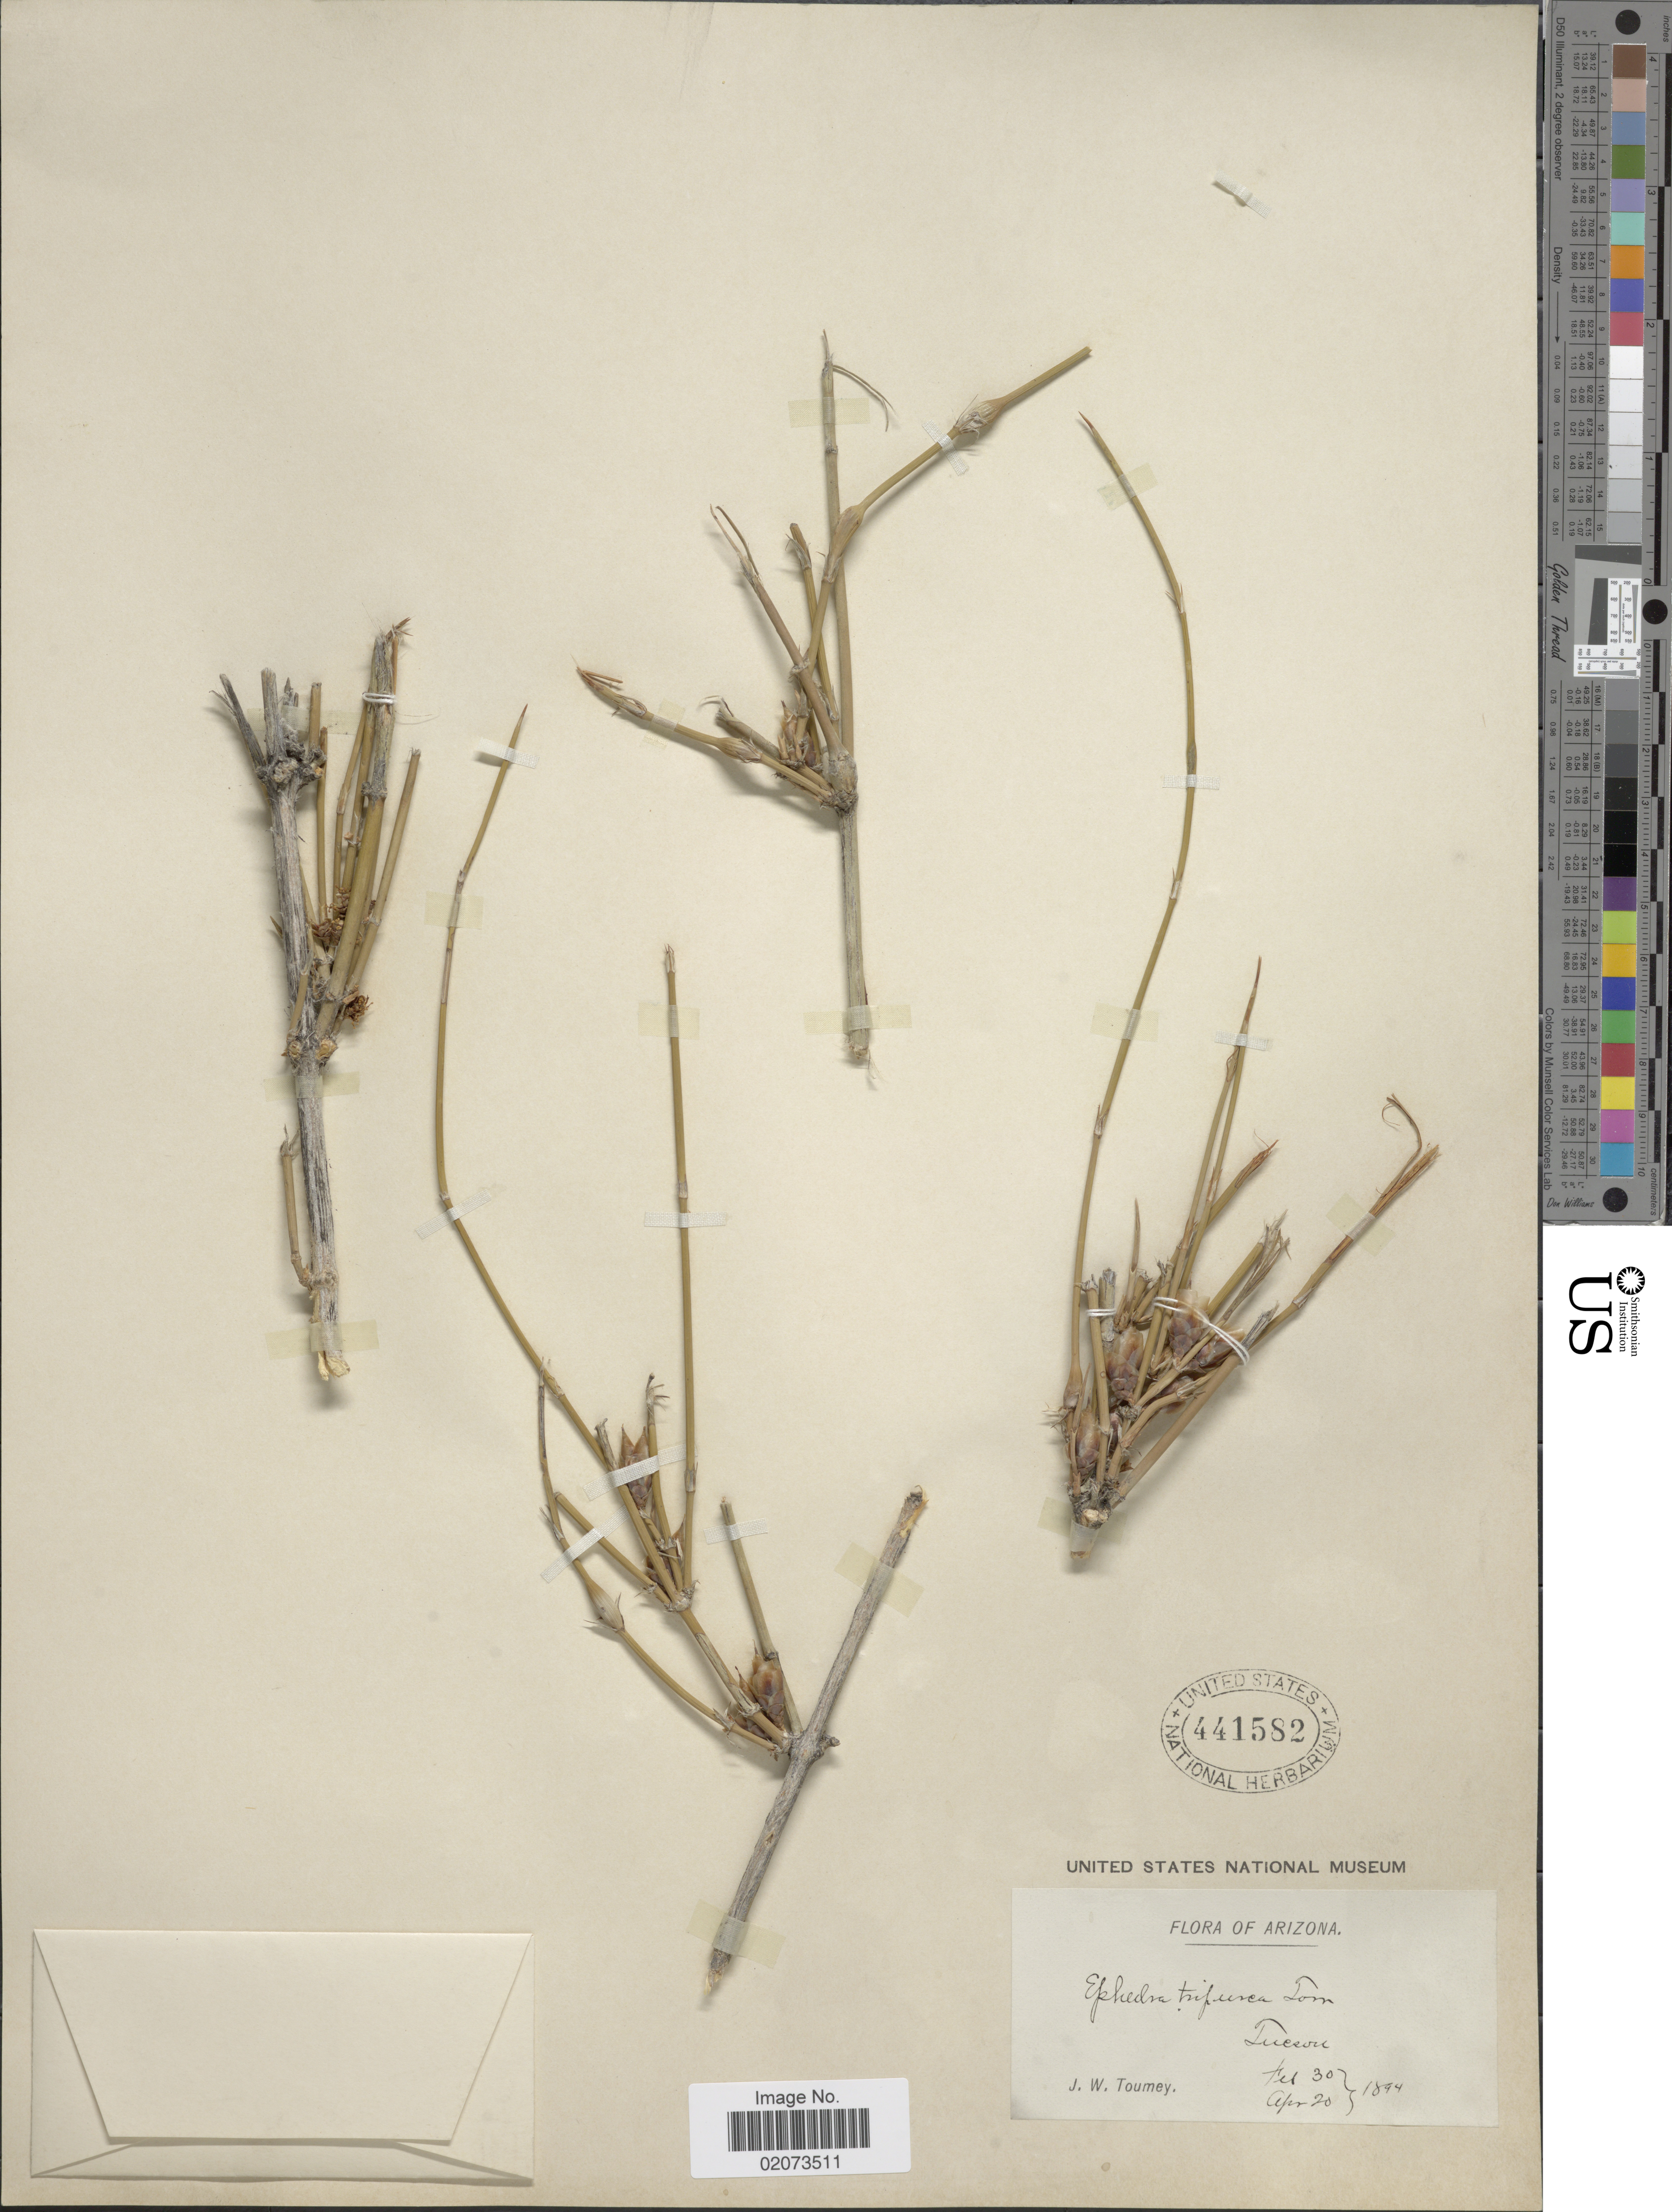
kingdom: Plantae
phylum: Tracheophyta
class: Gnetopsida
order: Ephedrales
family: Ephedraceae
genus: Ephedra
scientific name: Ephedra trifurca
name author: Torr. ex S. Watson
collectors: J. Tourney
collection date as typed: Transcribed d/m/y: 30/2/1894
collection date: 1984-04-20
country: United States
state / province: Arizona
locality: Tucson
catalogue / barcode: US 441582